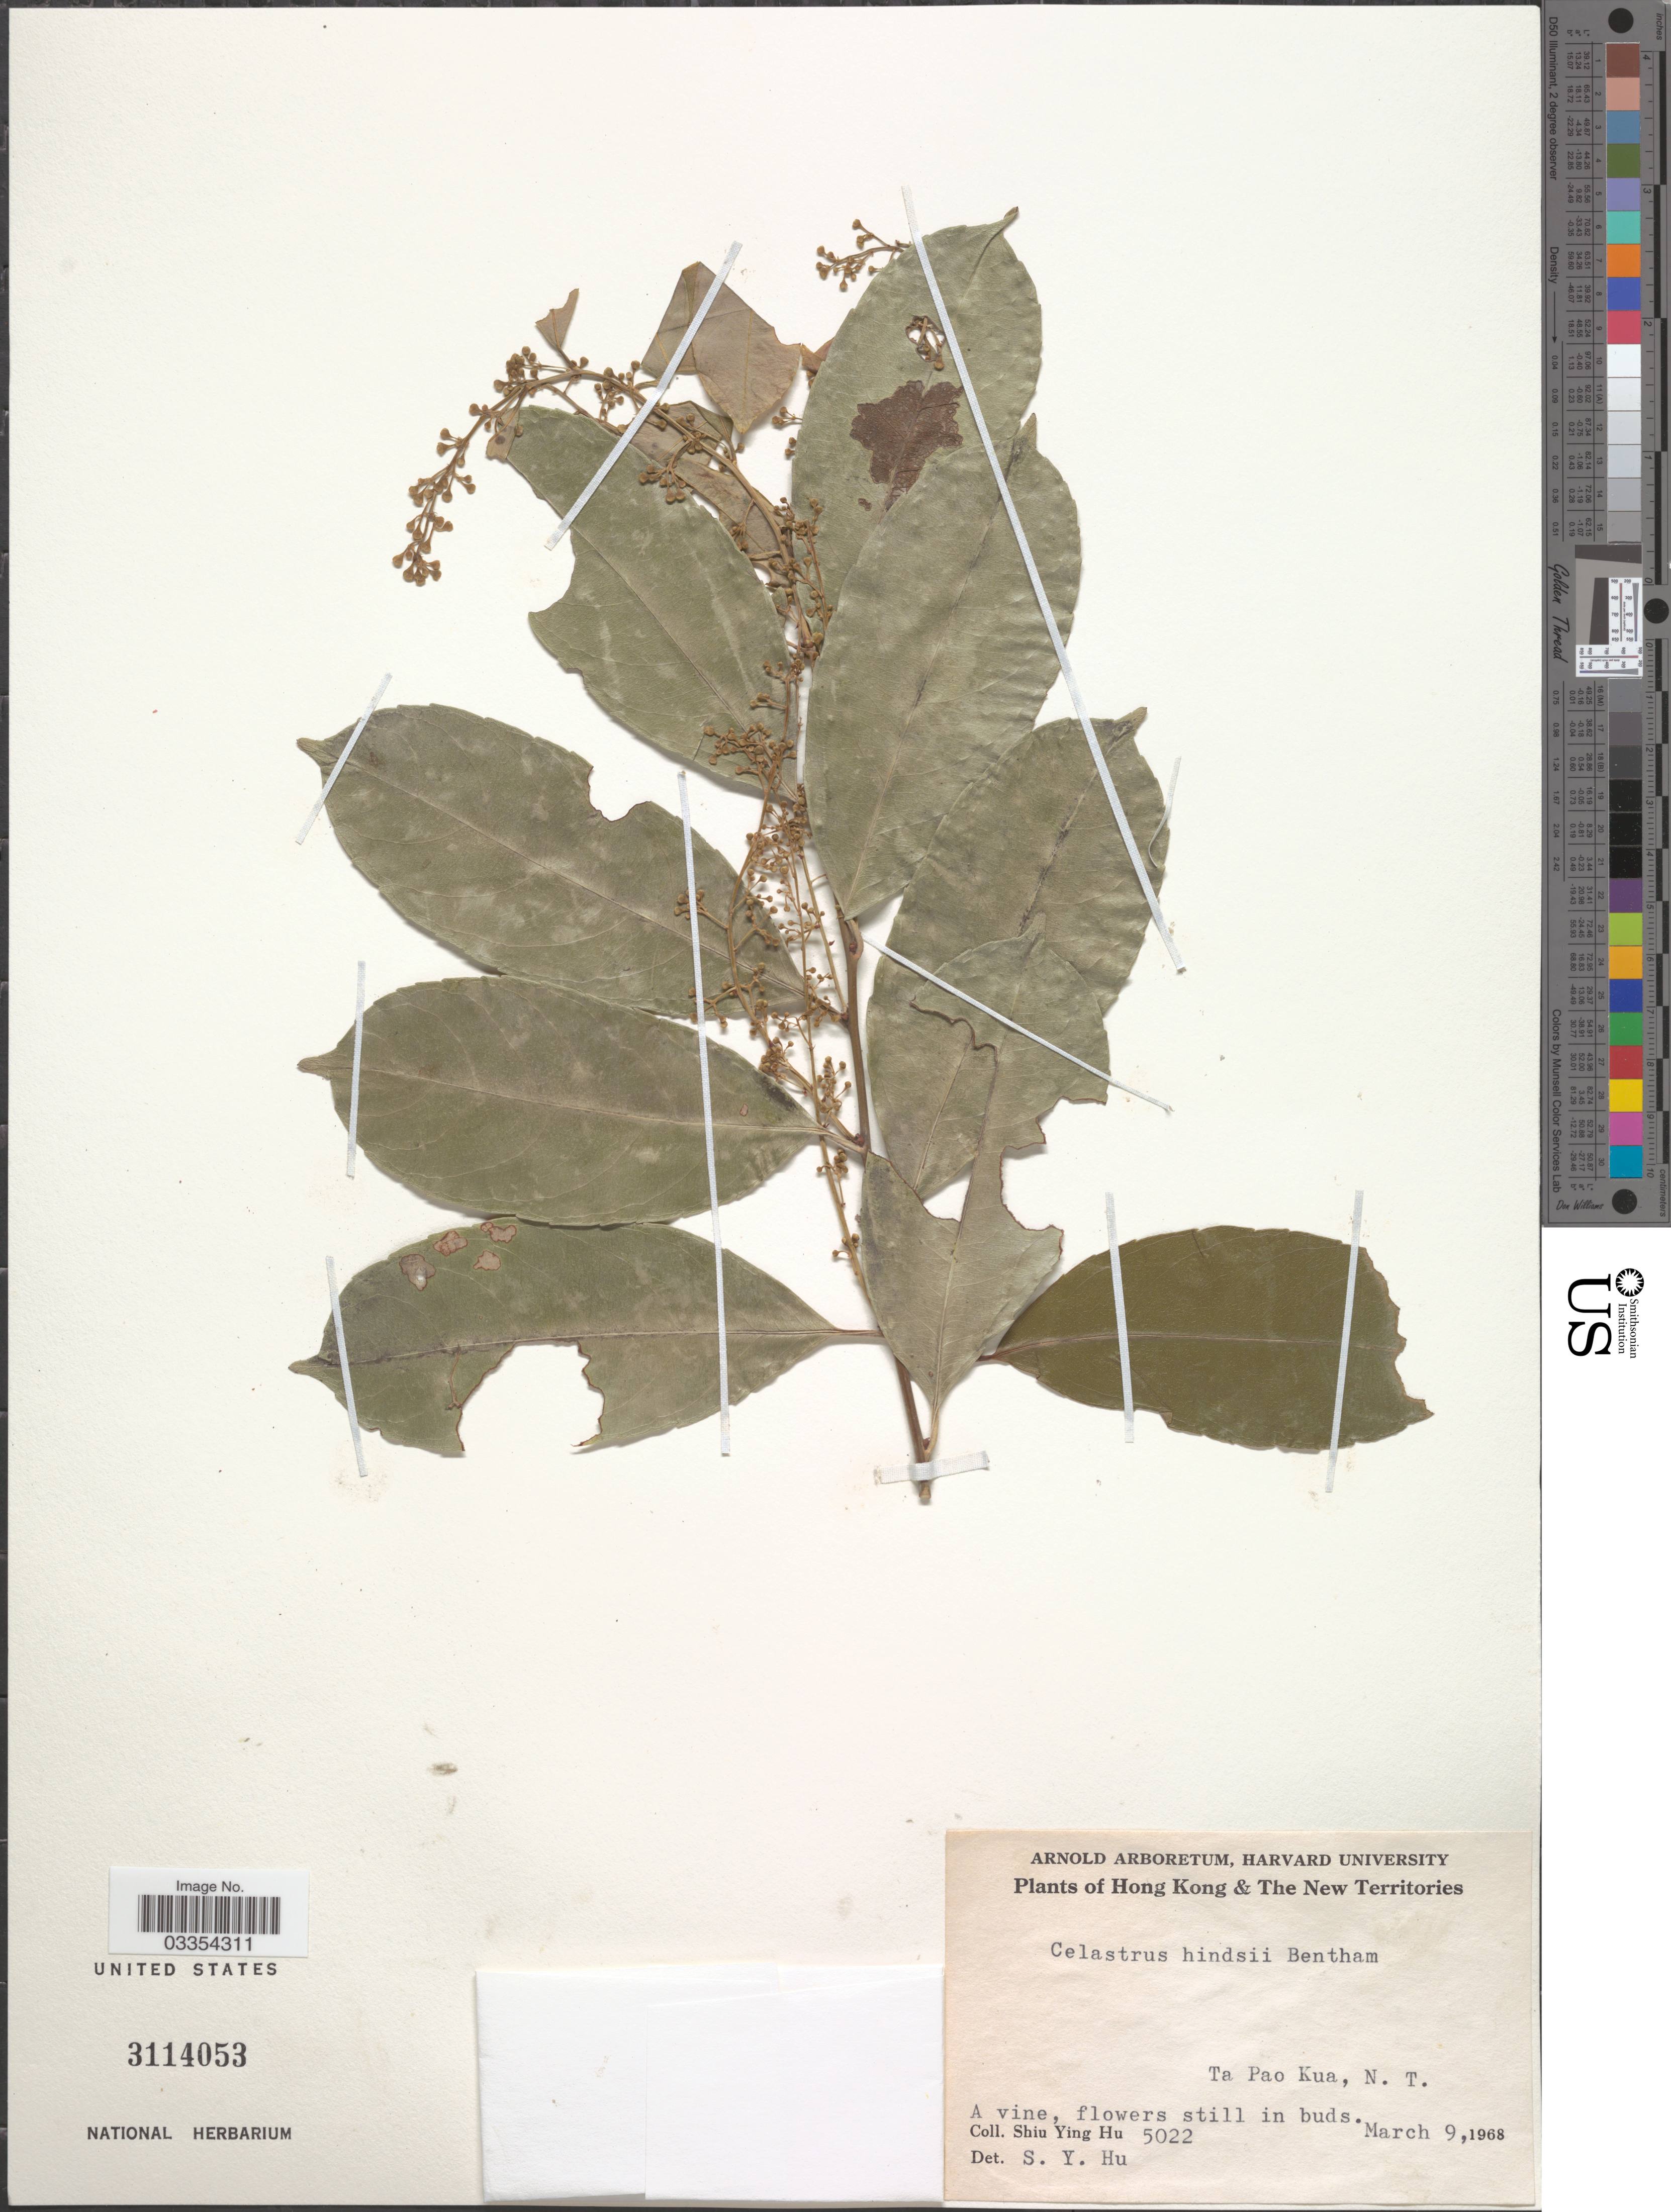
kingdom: Plantae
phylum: Tracheophyta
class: Magnoliopsida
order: Celastrales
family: Celastraceae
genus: Celastrus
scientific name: Celastrus hindsii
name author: Benth.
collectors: S. Y. Hu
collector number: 5022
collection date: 1968-03-09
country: China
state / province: Hong Kong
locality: Hong Kong & The New Territories. Ta Pao Kua, N. T.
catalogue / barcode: US 3114053